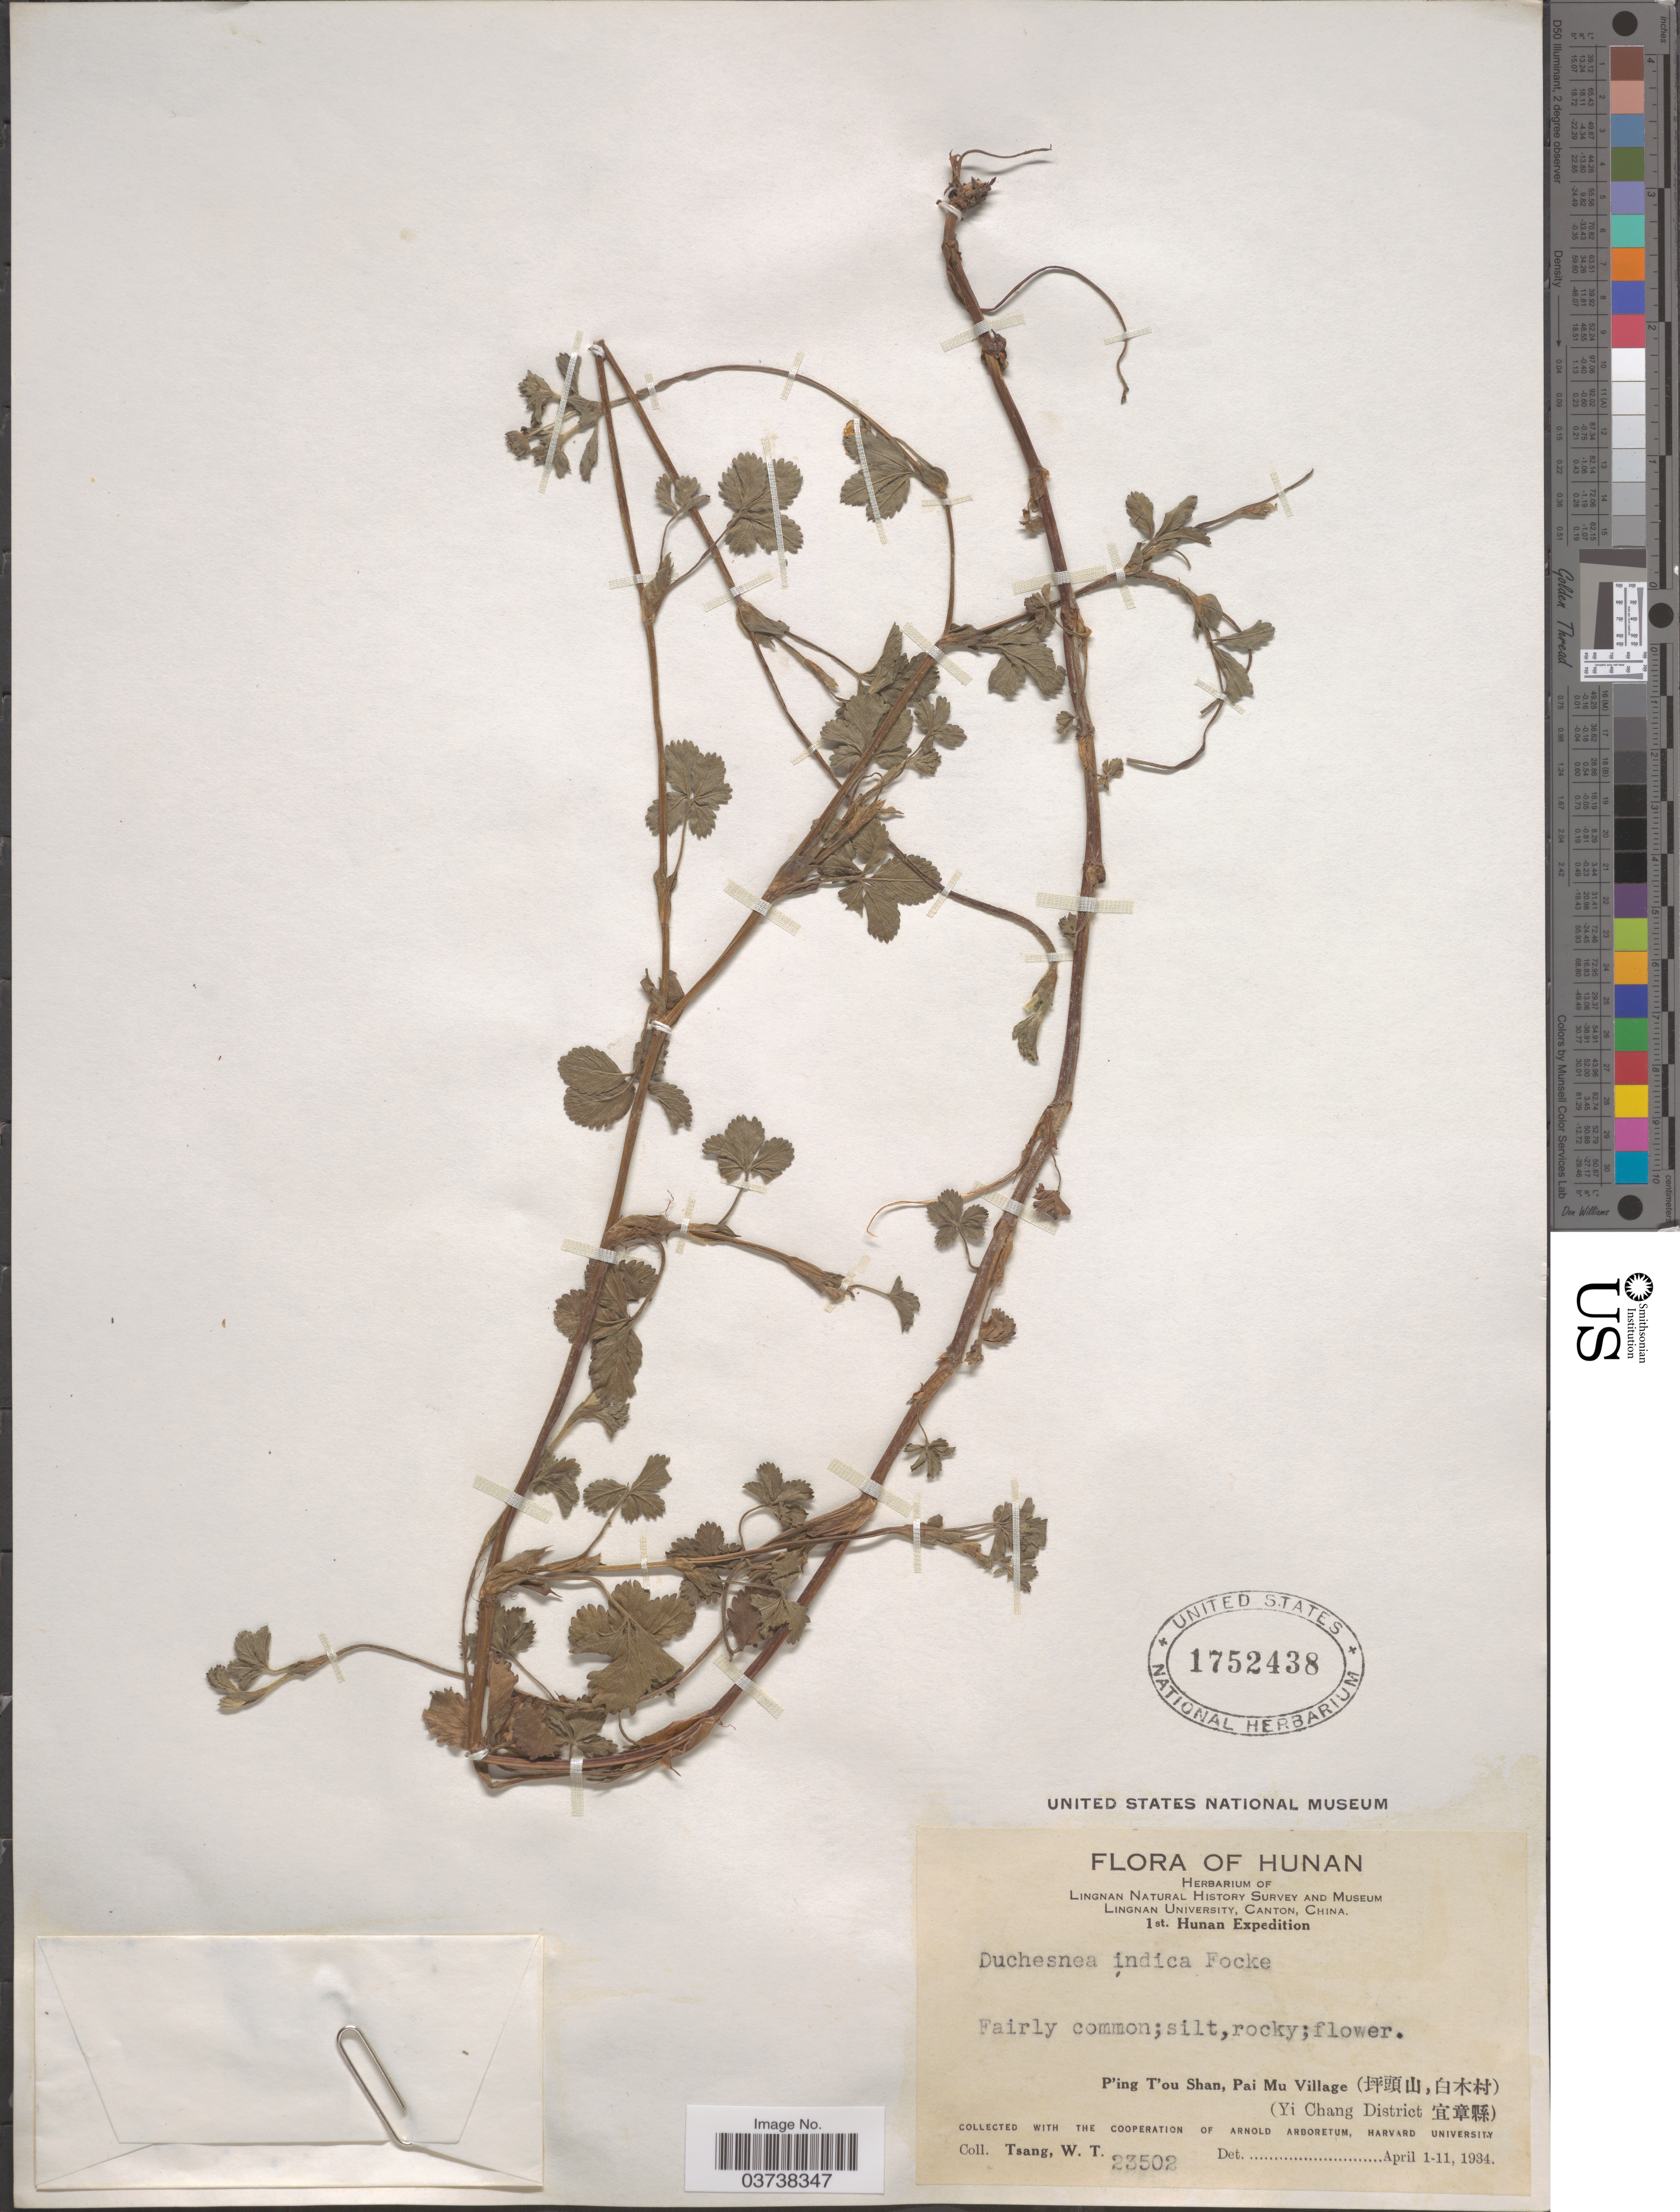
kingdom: Plantae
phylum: Tracheophyta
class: Magnoliopsida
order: Rosales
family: Rosaceae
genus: Potentilla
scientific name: Potentilla indica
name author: (Andrews) Th. Wolf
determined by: Strong, Mark T., (BOT), Smithsonian Institution - National Museum of Natural History (UNITED STATES)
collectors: W. T. Tsang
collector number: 23502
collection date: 1934-04-01/1934-04-11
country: China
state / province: Hunan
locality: P'ing T'ou Shan, Pai Mu Village (X). (Yi Chang District X).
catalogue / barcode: US 1752438